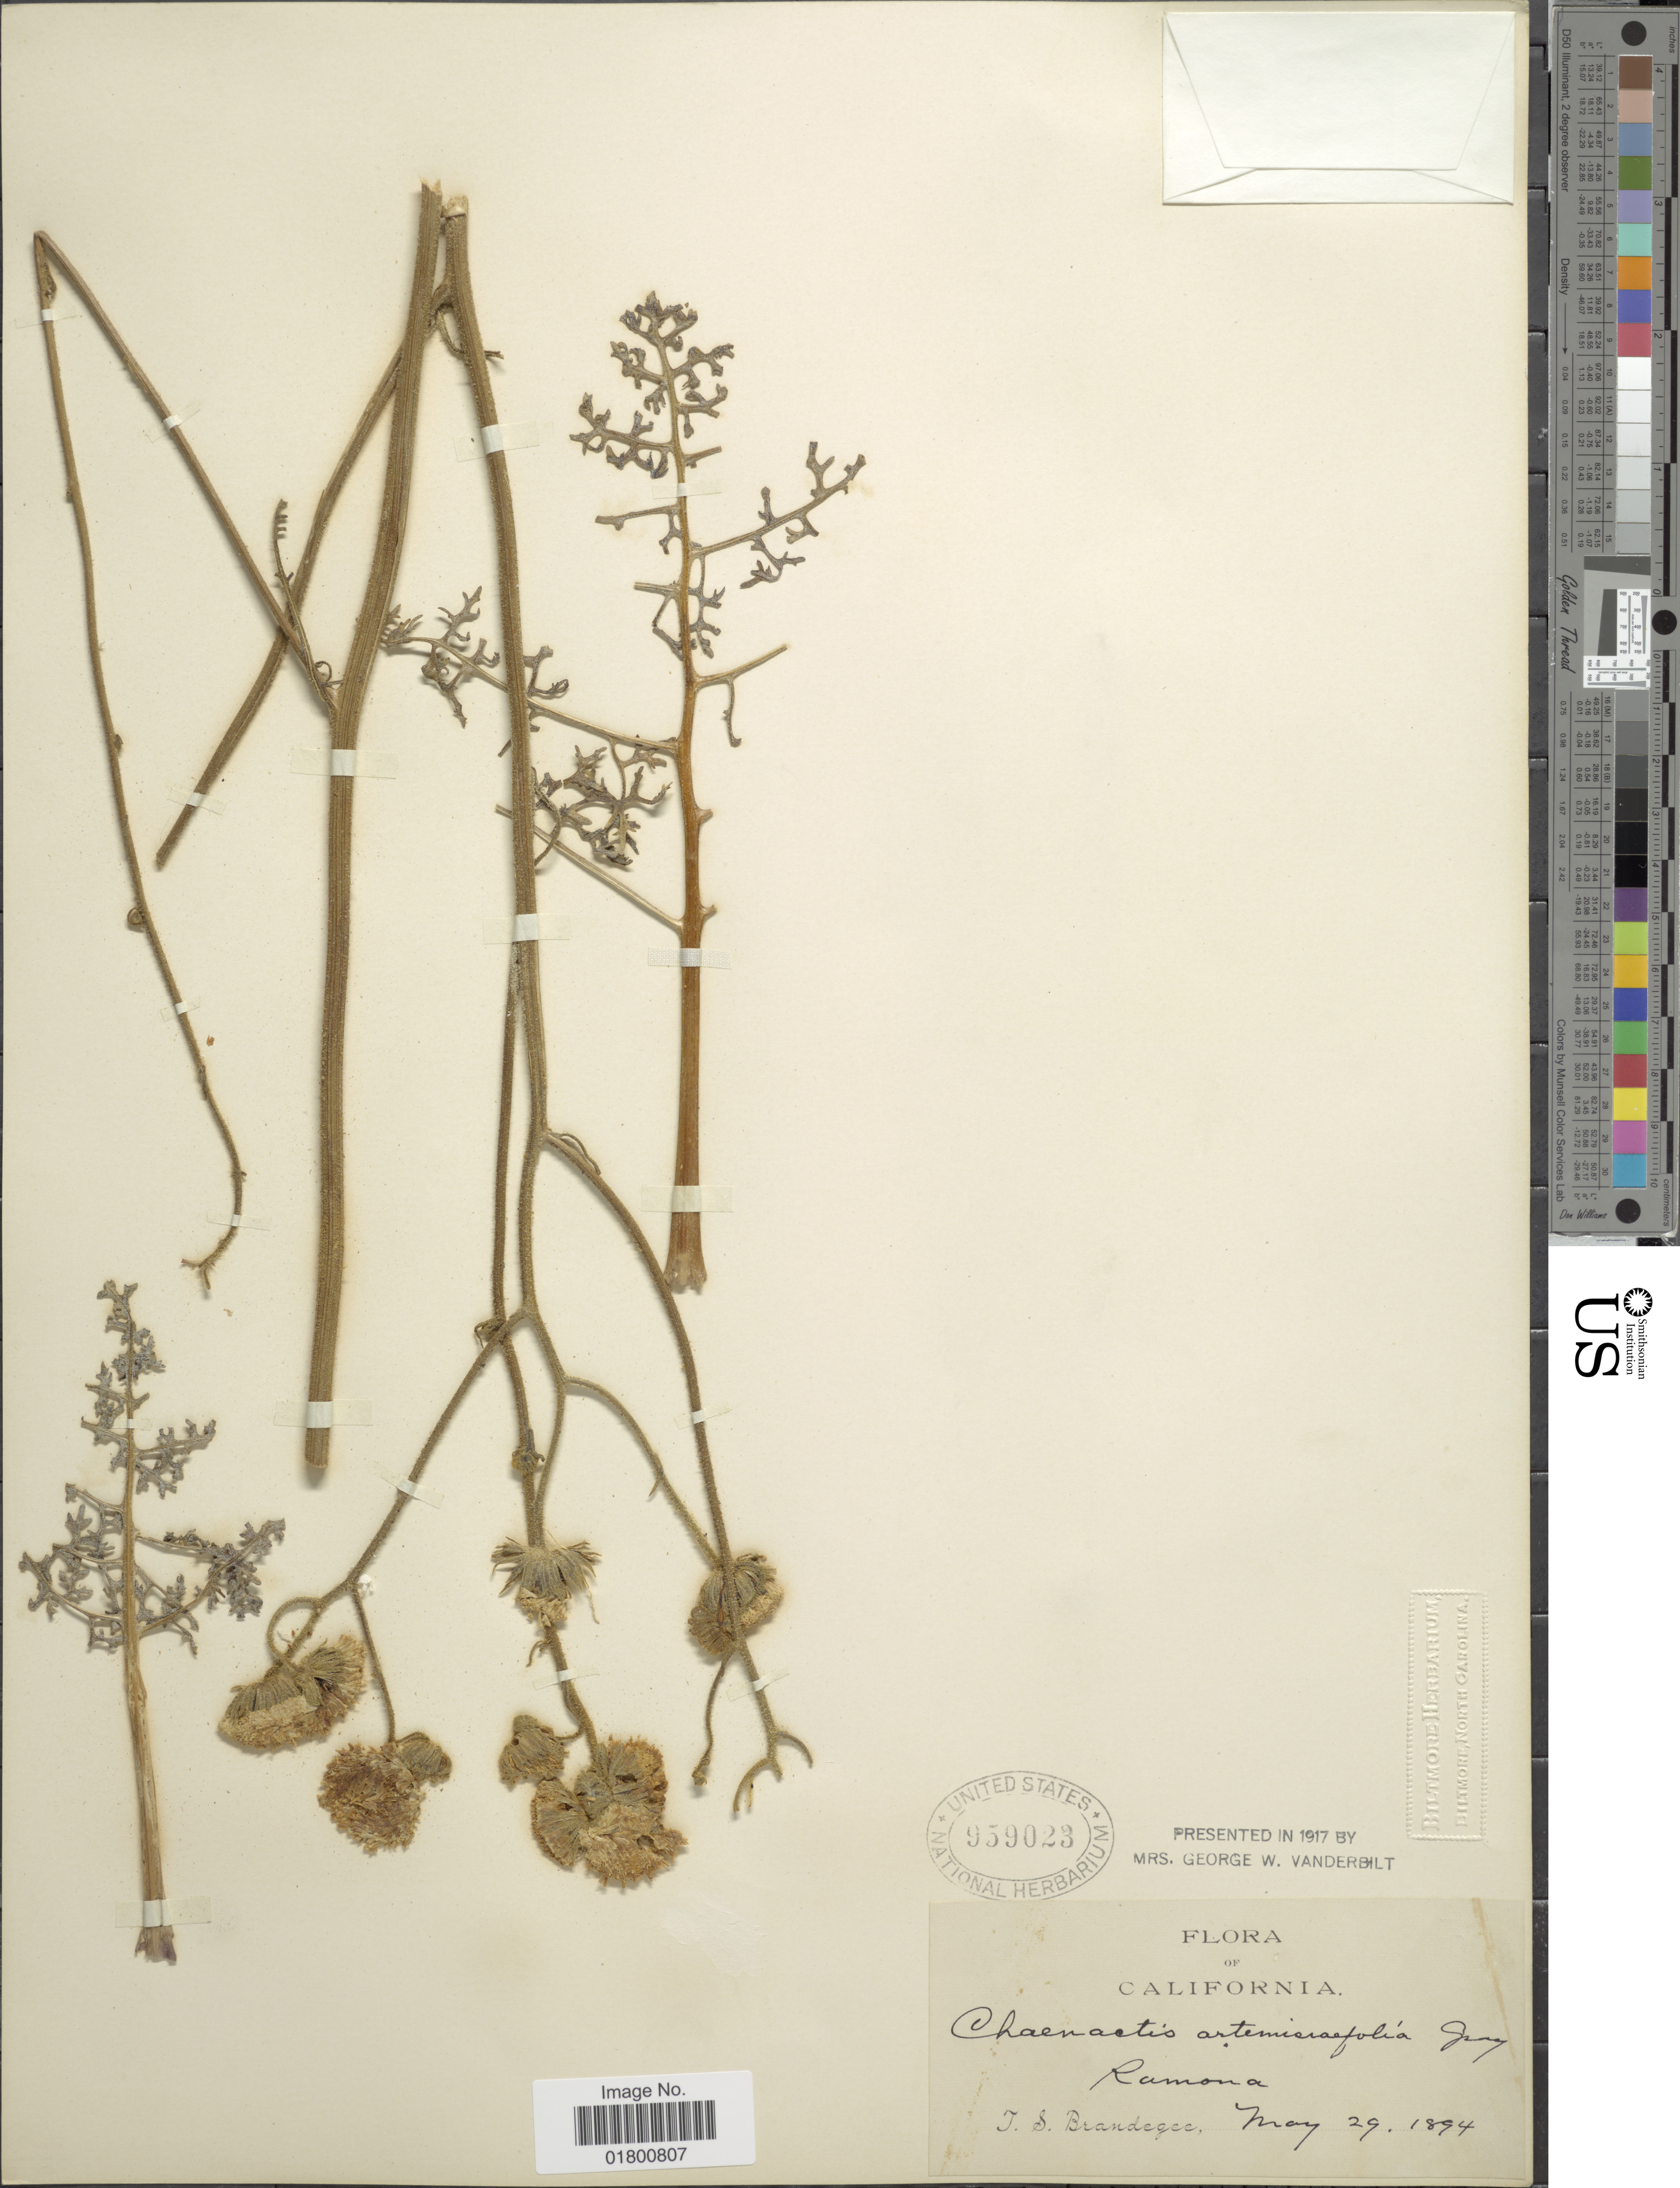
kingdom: Plantae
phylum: Tracheophyta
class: Magnoliopsida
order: Asterales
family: Asteraceae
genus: Chaenactis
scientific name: Chaenactis artemisiifolia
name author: A. Gray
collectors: T. S. Brandegee (herbarium)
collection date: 1894-05-29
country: United States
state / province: California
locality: Ramona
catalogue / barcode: US 959023